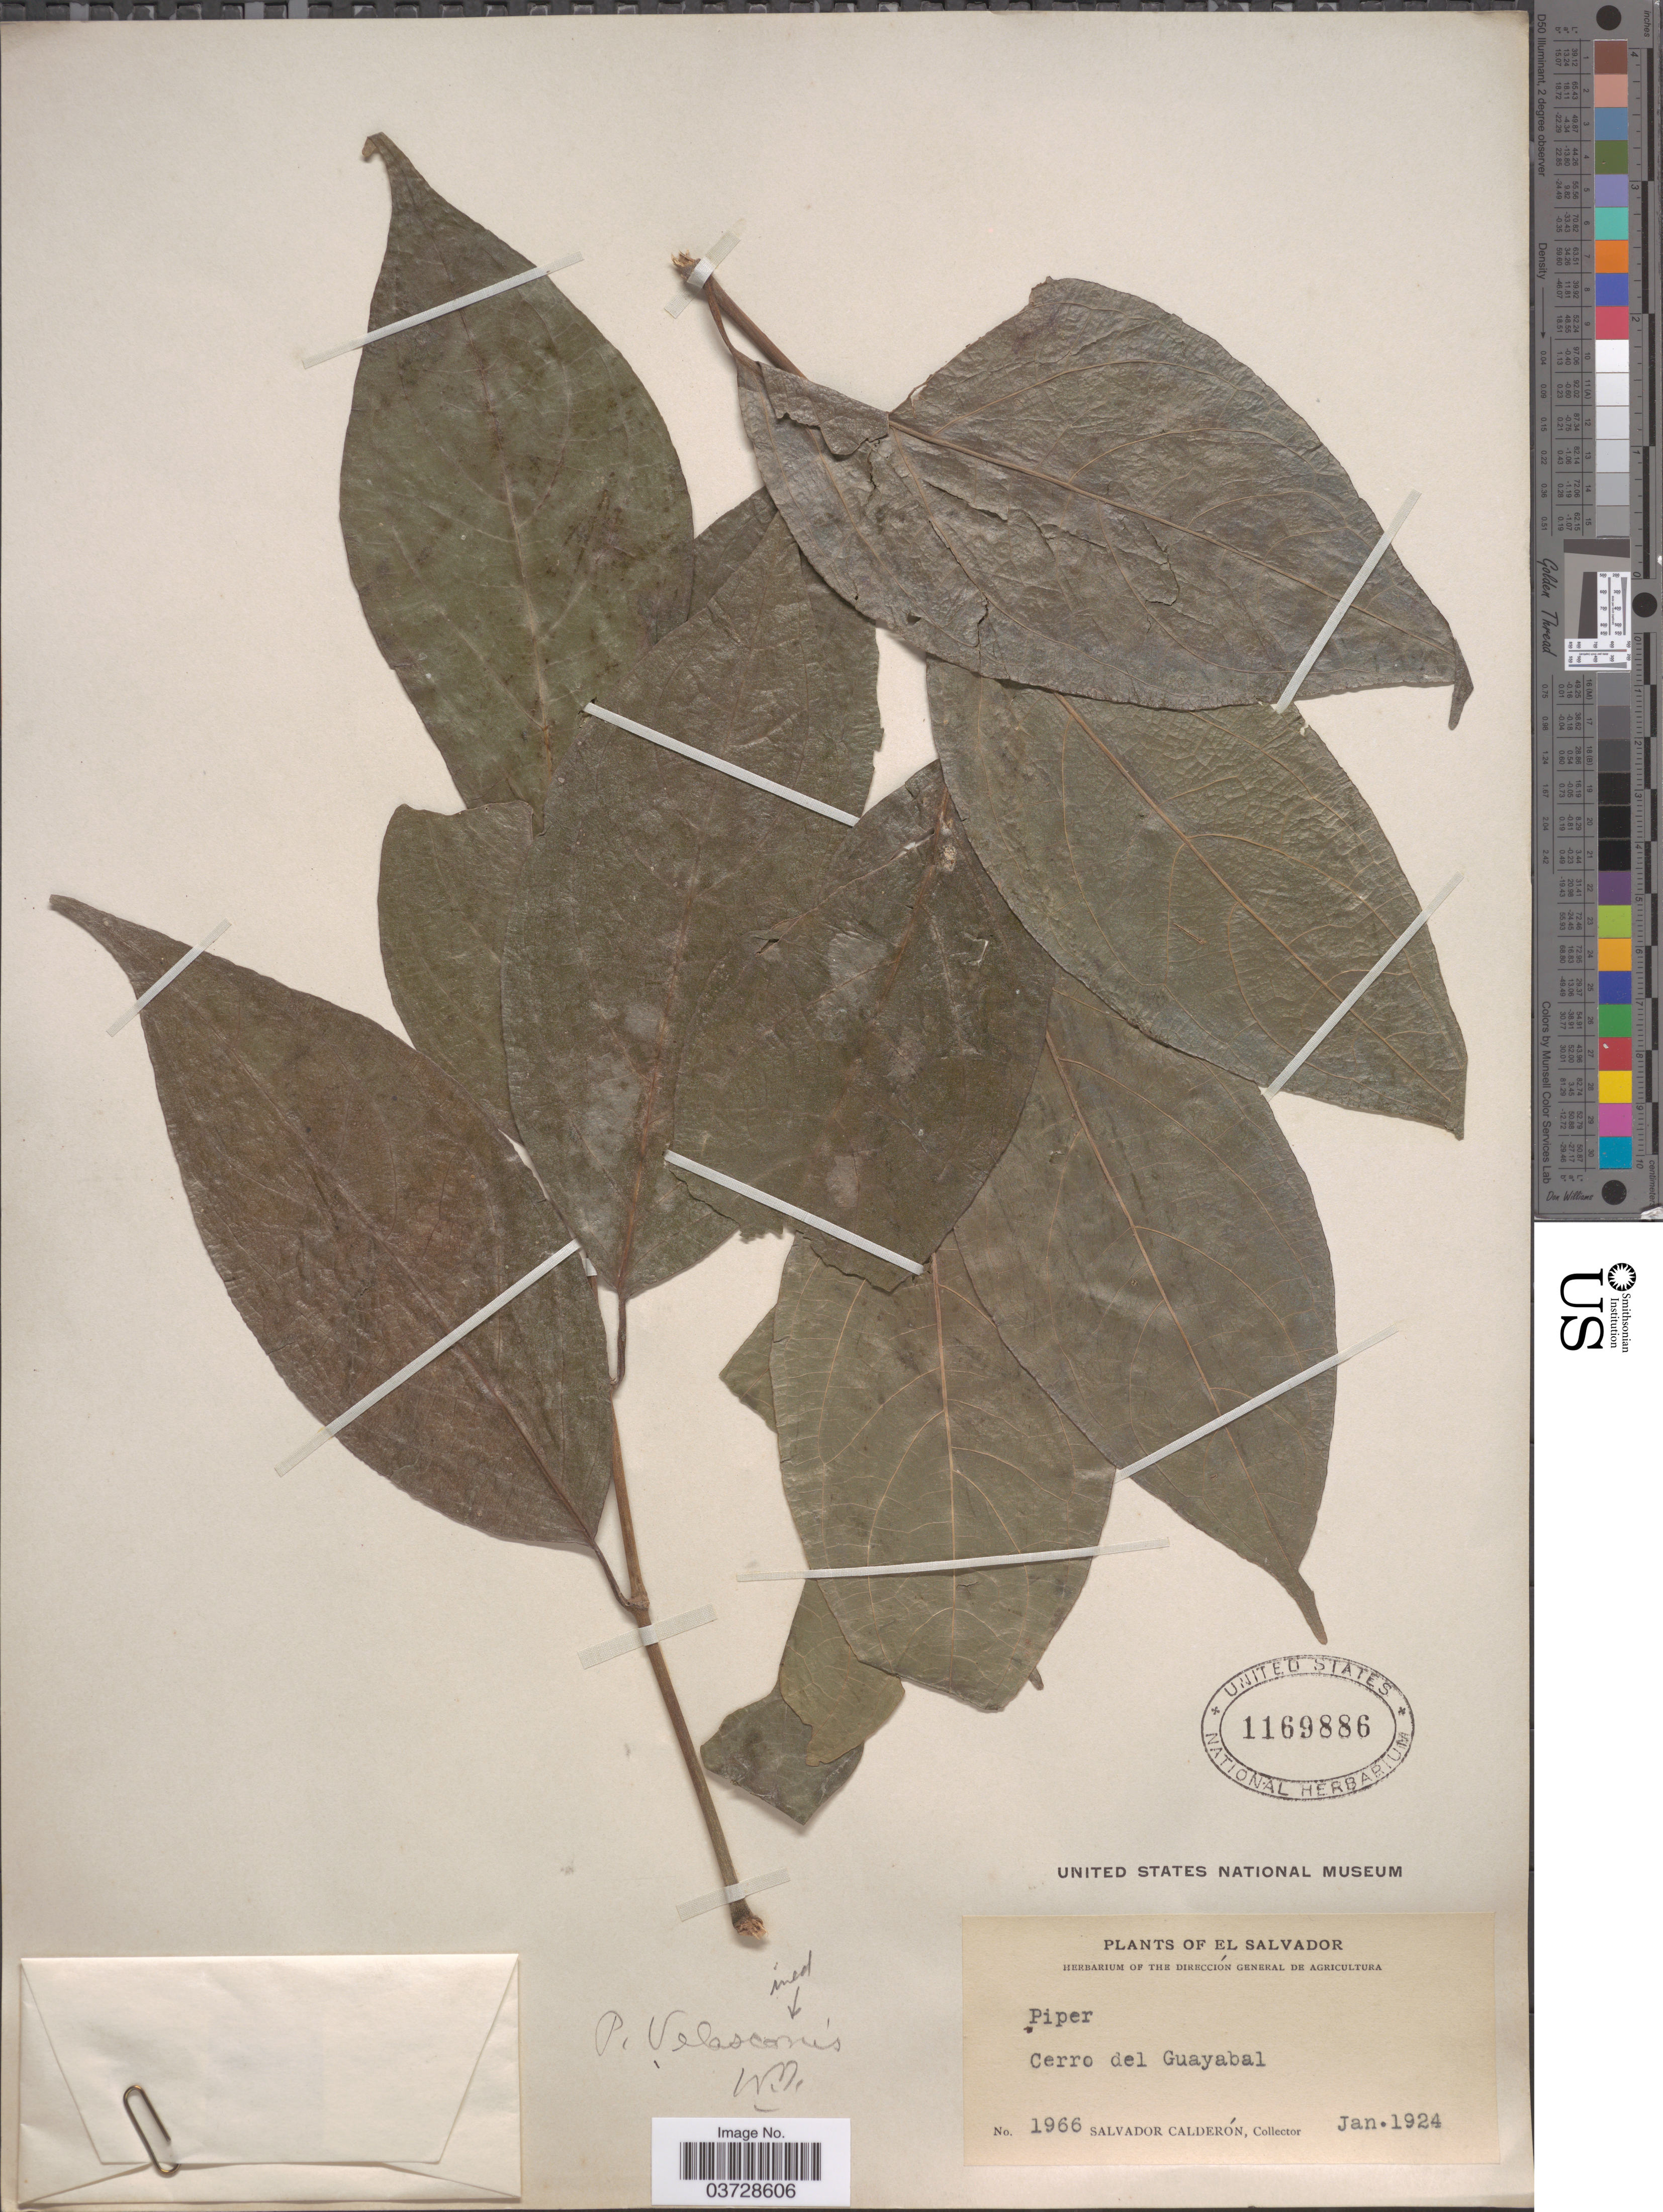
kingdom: Plantae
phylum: Tracheophyta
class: Magnoliopsida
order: Piperales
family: Piperaceae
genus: Piper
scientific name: Piper sp.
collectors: S. Calderón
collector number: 1966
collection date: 1924-01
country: El Salvador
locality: Cerro del Guayabal.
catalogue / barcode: US 1169886